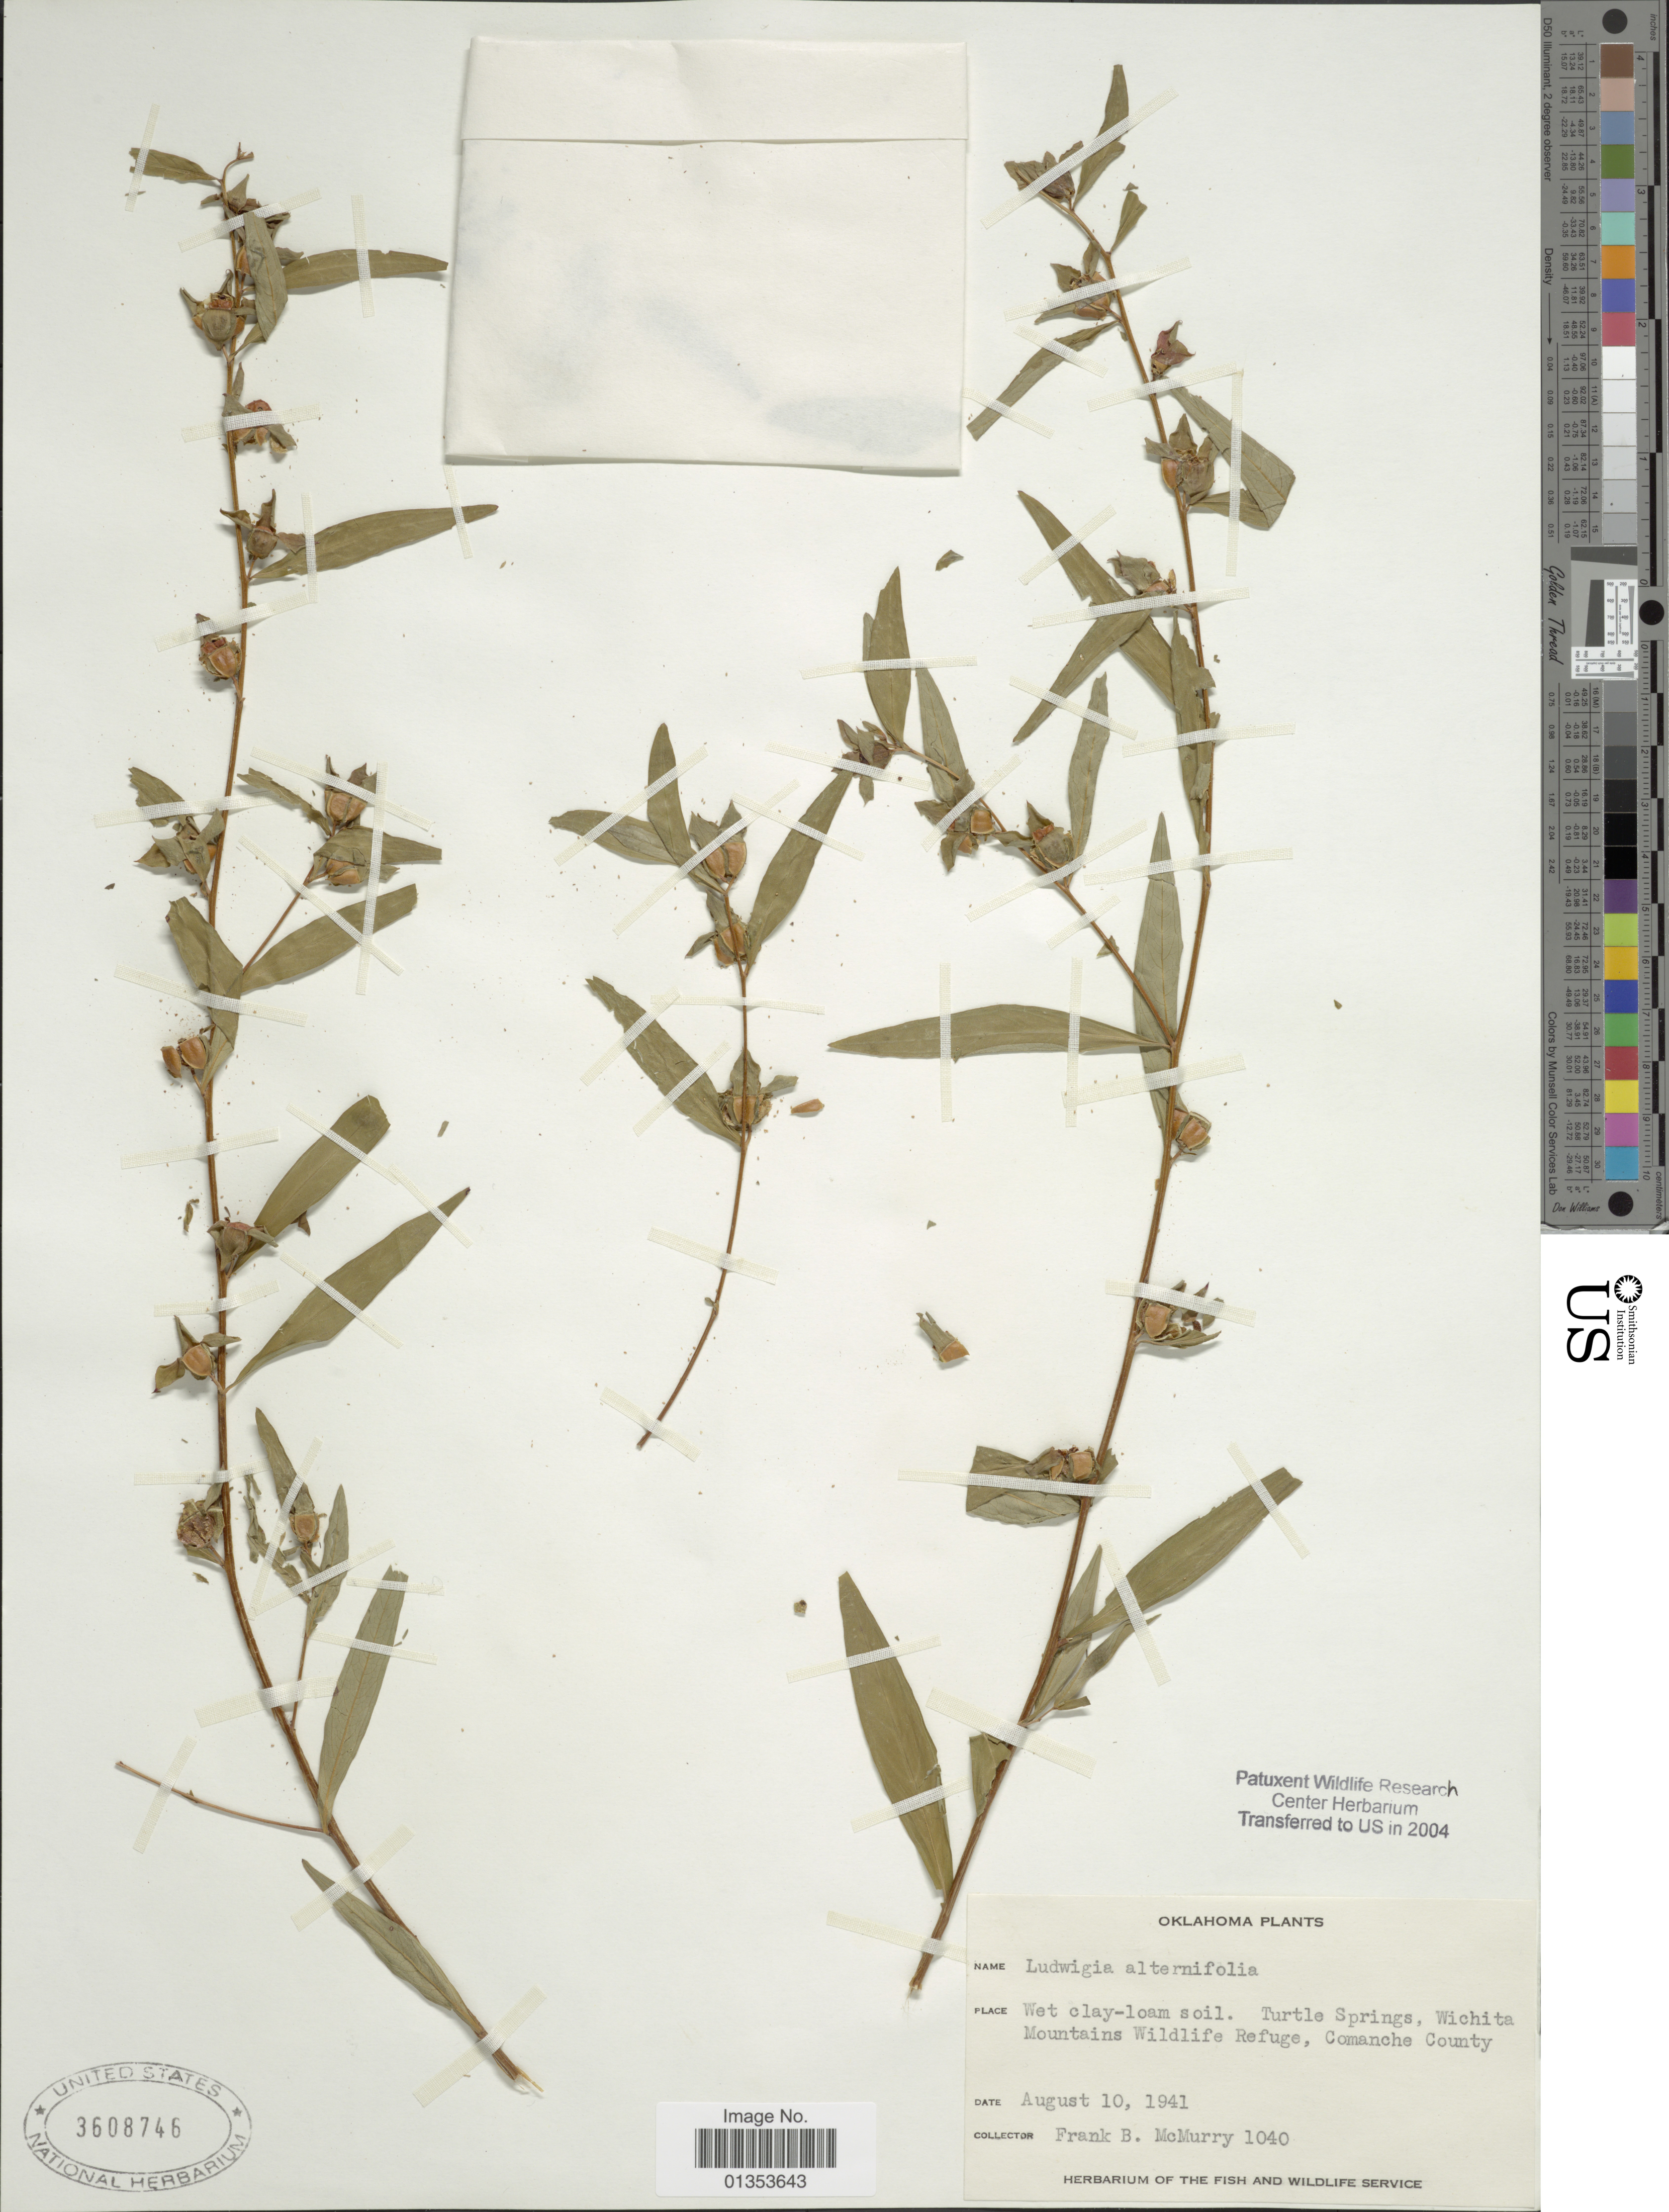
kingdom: Plantae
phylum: Tracheophyta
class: Magnoliopsida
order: Myrtales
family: Onagraceae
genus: Ludwigia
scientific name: Ludwigia alternifolia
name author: L.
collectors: F. B. McMurry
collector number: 1040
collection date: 1941-08-10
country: United States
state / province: Oklahoma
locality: Turtle Springs, Wichita Mountains Wildlife Refuge, Comanche County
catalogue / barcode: US 3608746